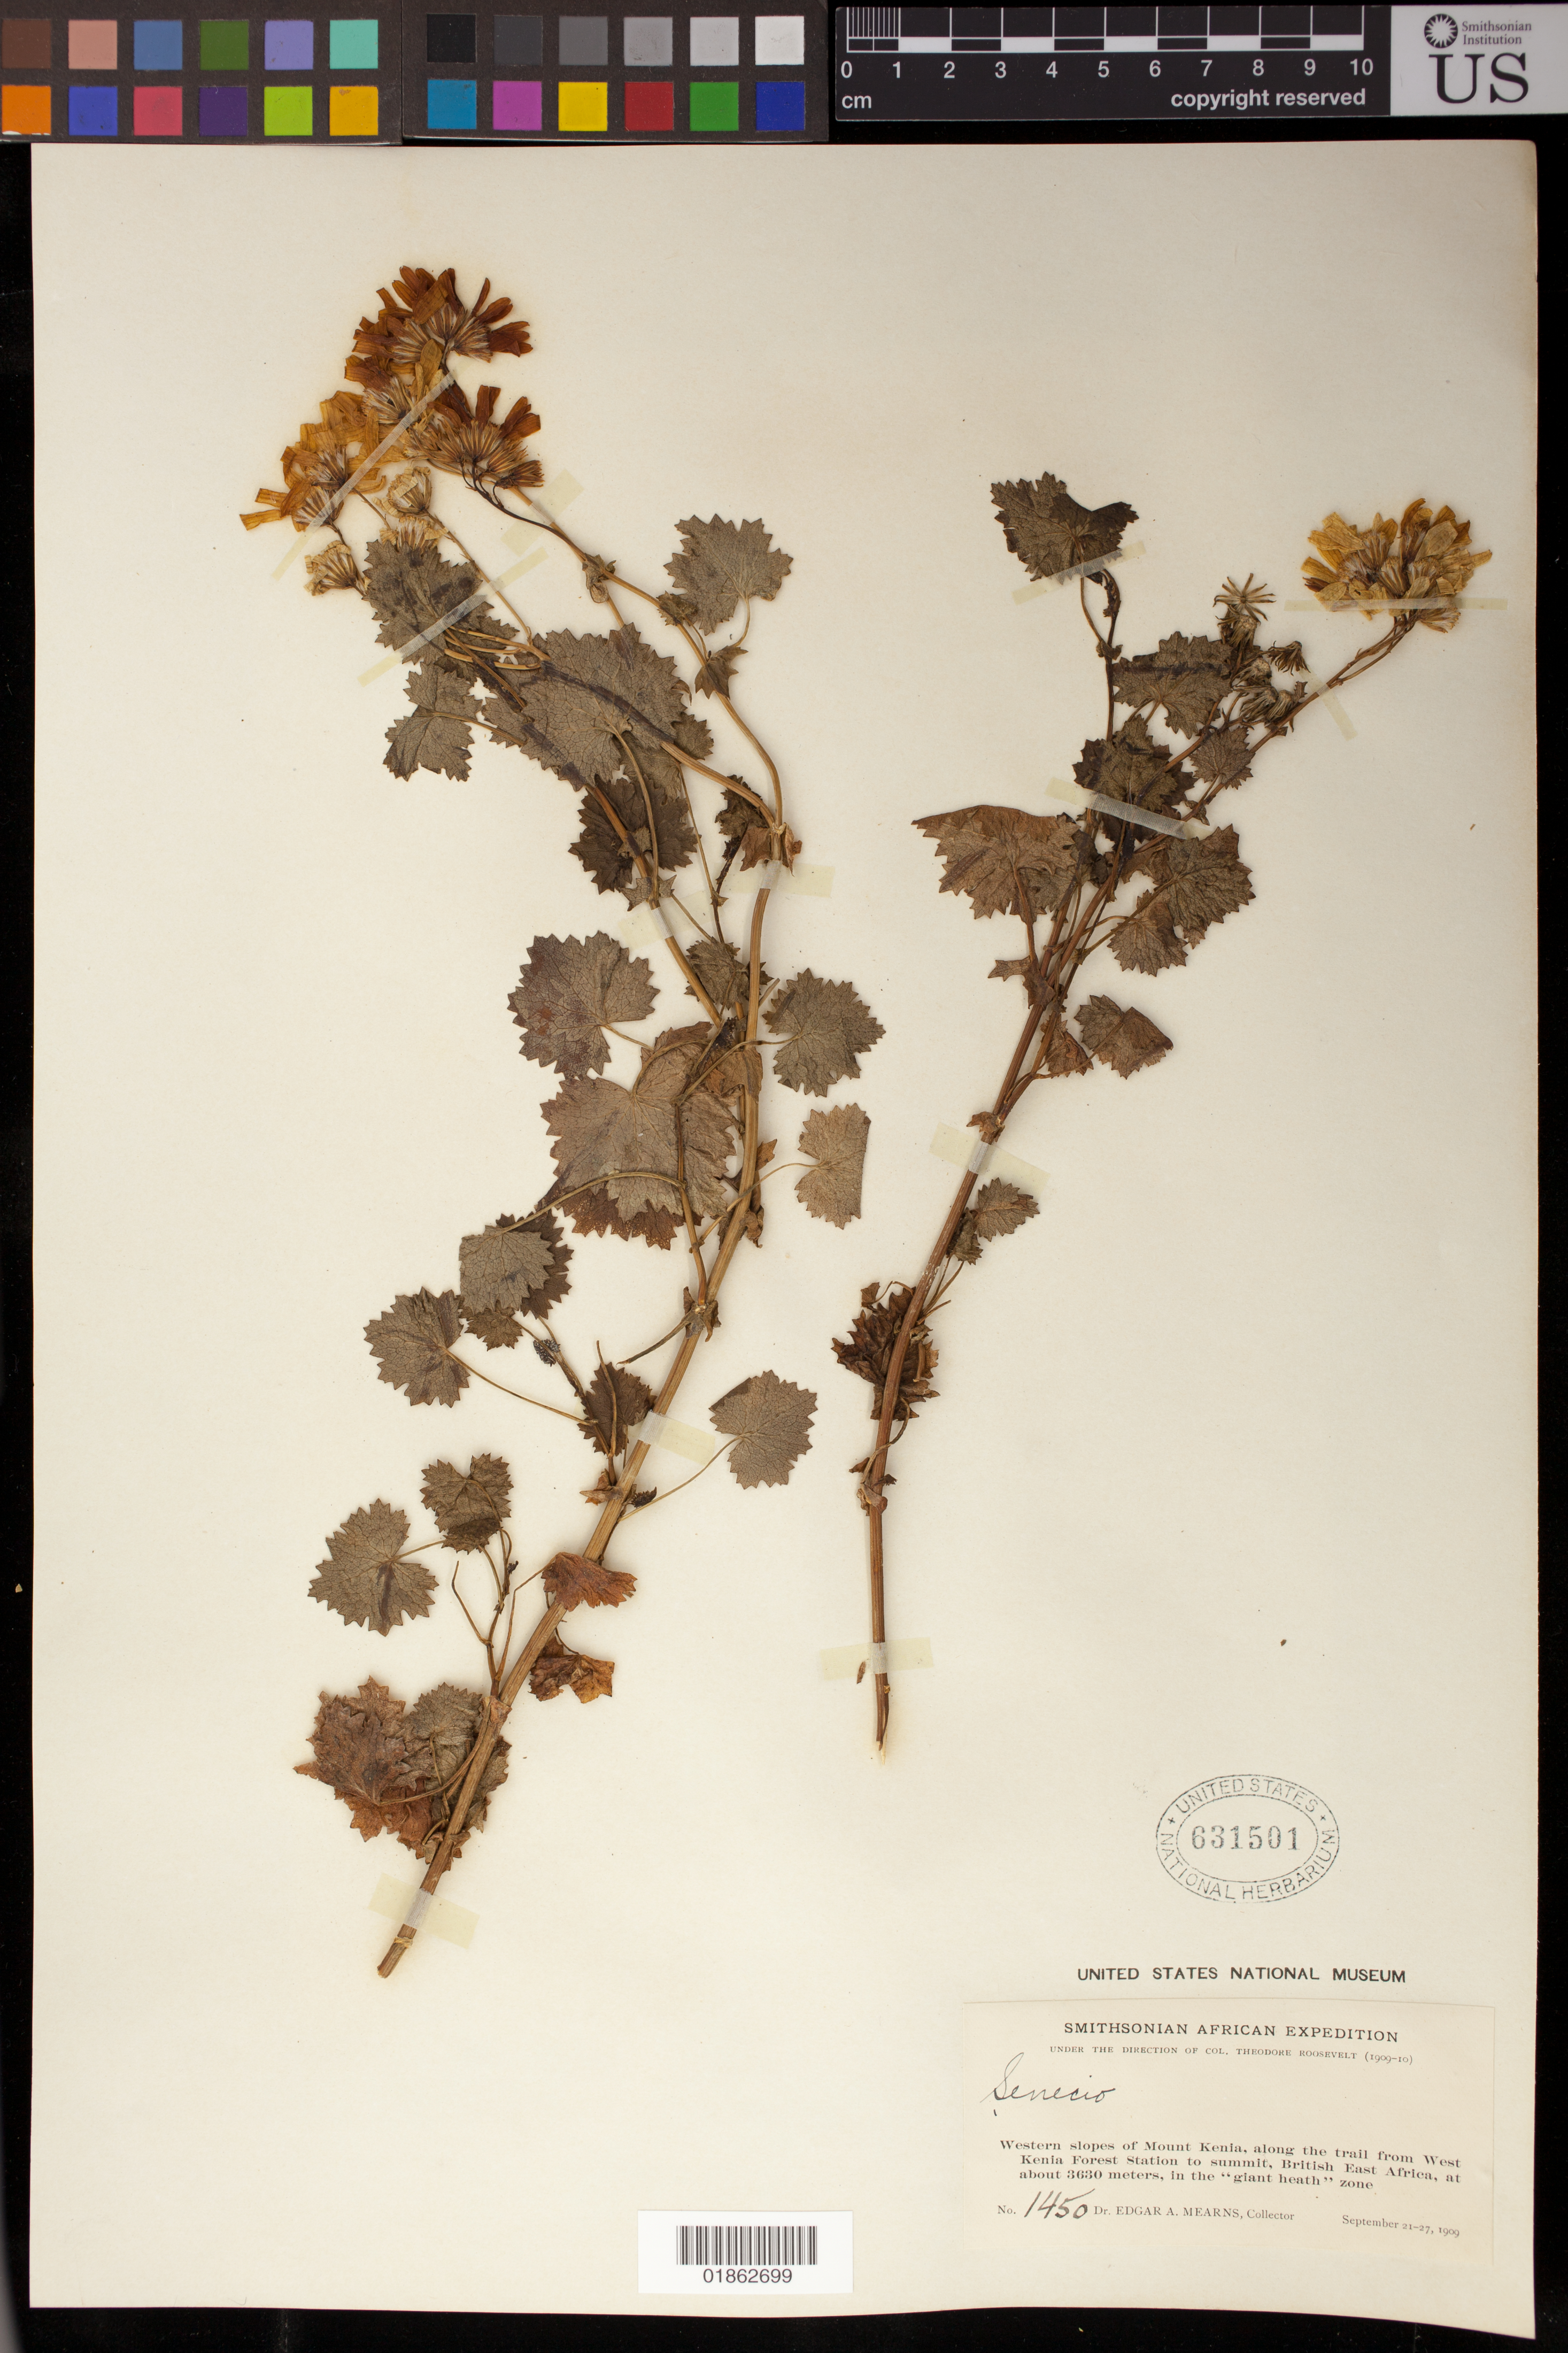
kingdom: Plantae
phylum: Tracheophyta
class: Magnoliopsida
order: Asterales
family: Asteraceae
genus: Senecio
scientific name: Senecio sp.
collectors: E. A. Mearns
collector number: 1450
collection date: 1909-09-21/1909-09-27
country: Kenya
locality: Western slopes of Mount Kenia, along the trail from West Kenia Forest Station to summit, British East Africa, in the "giant heath" zone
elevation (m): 3630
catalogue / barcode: US 631501